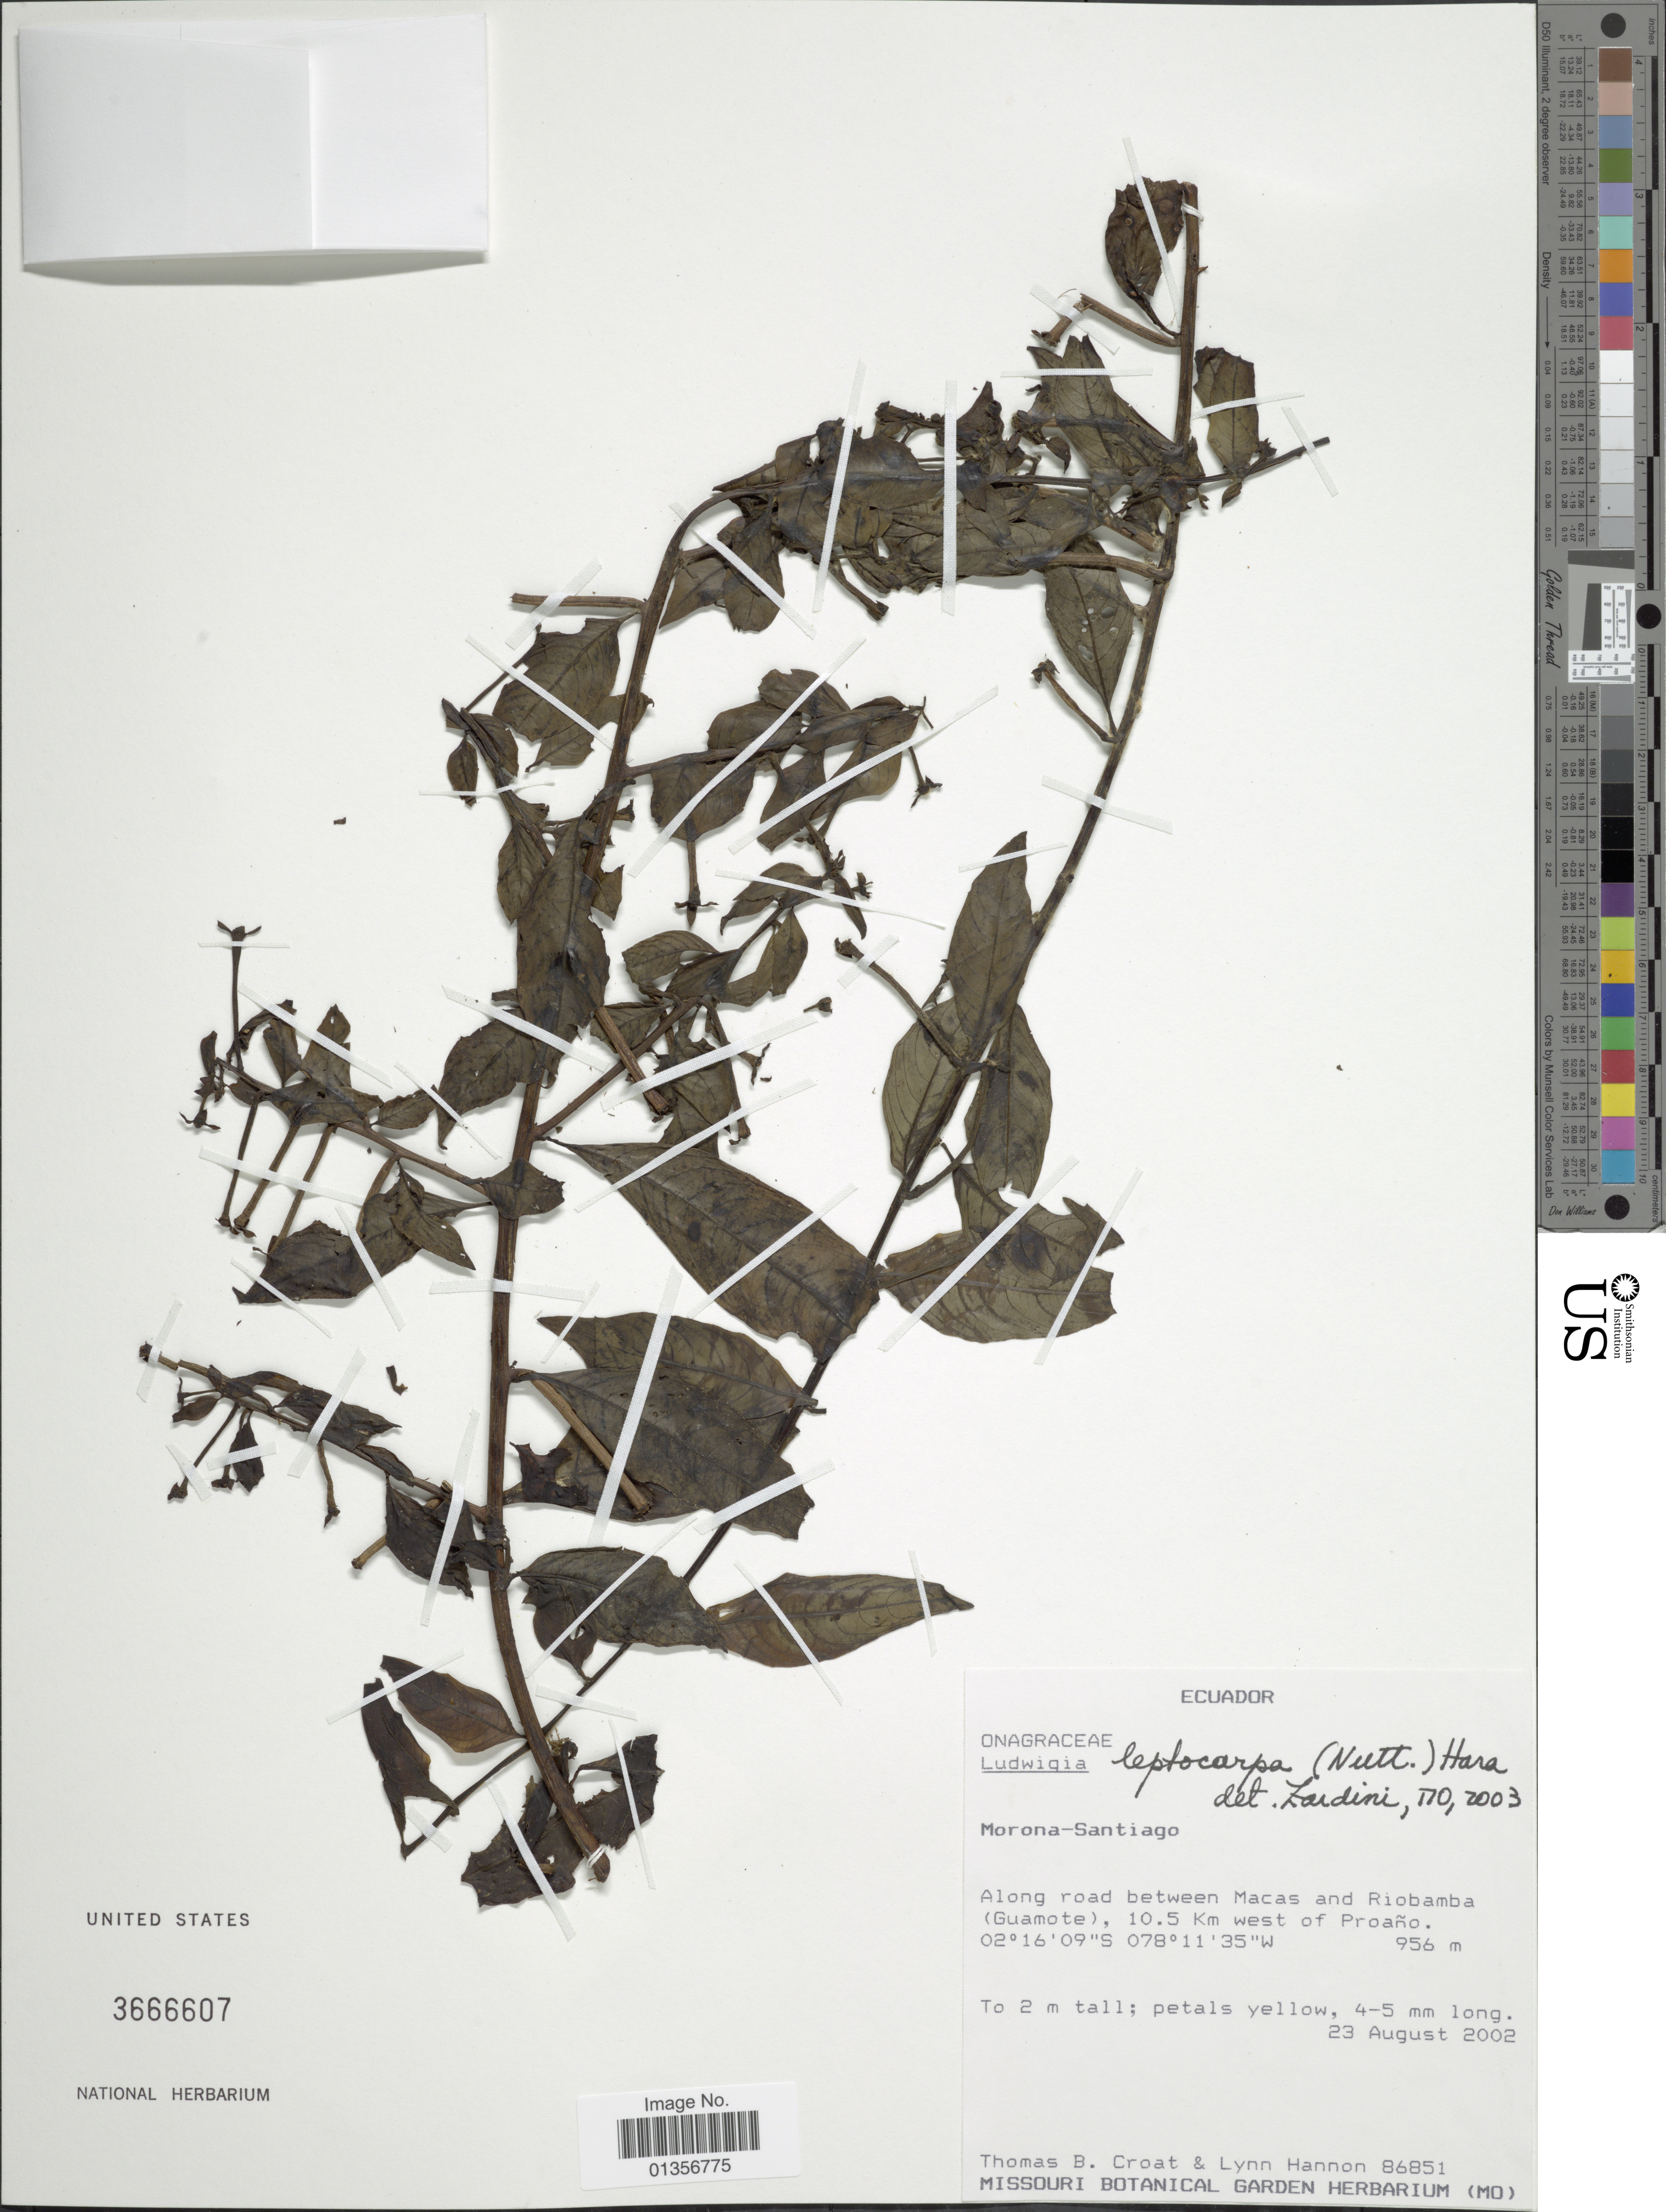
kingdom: Plantae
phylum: Tracheophyta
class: Magnoliopsida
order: Myrtales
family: Onagraceae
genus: Ludwigia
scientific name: Ludwigia leptocarpa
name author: (Nutt.) H. Hara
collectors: T. B. Croat & L. Hannon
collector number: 86851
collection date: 2002-08-23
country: Ecuador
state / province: Morona-Santiago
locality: Along road between Macas and Riobamba (Guamote), 10.5 Km west of Proaño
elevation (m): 956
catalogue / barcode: US 3666607